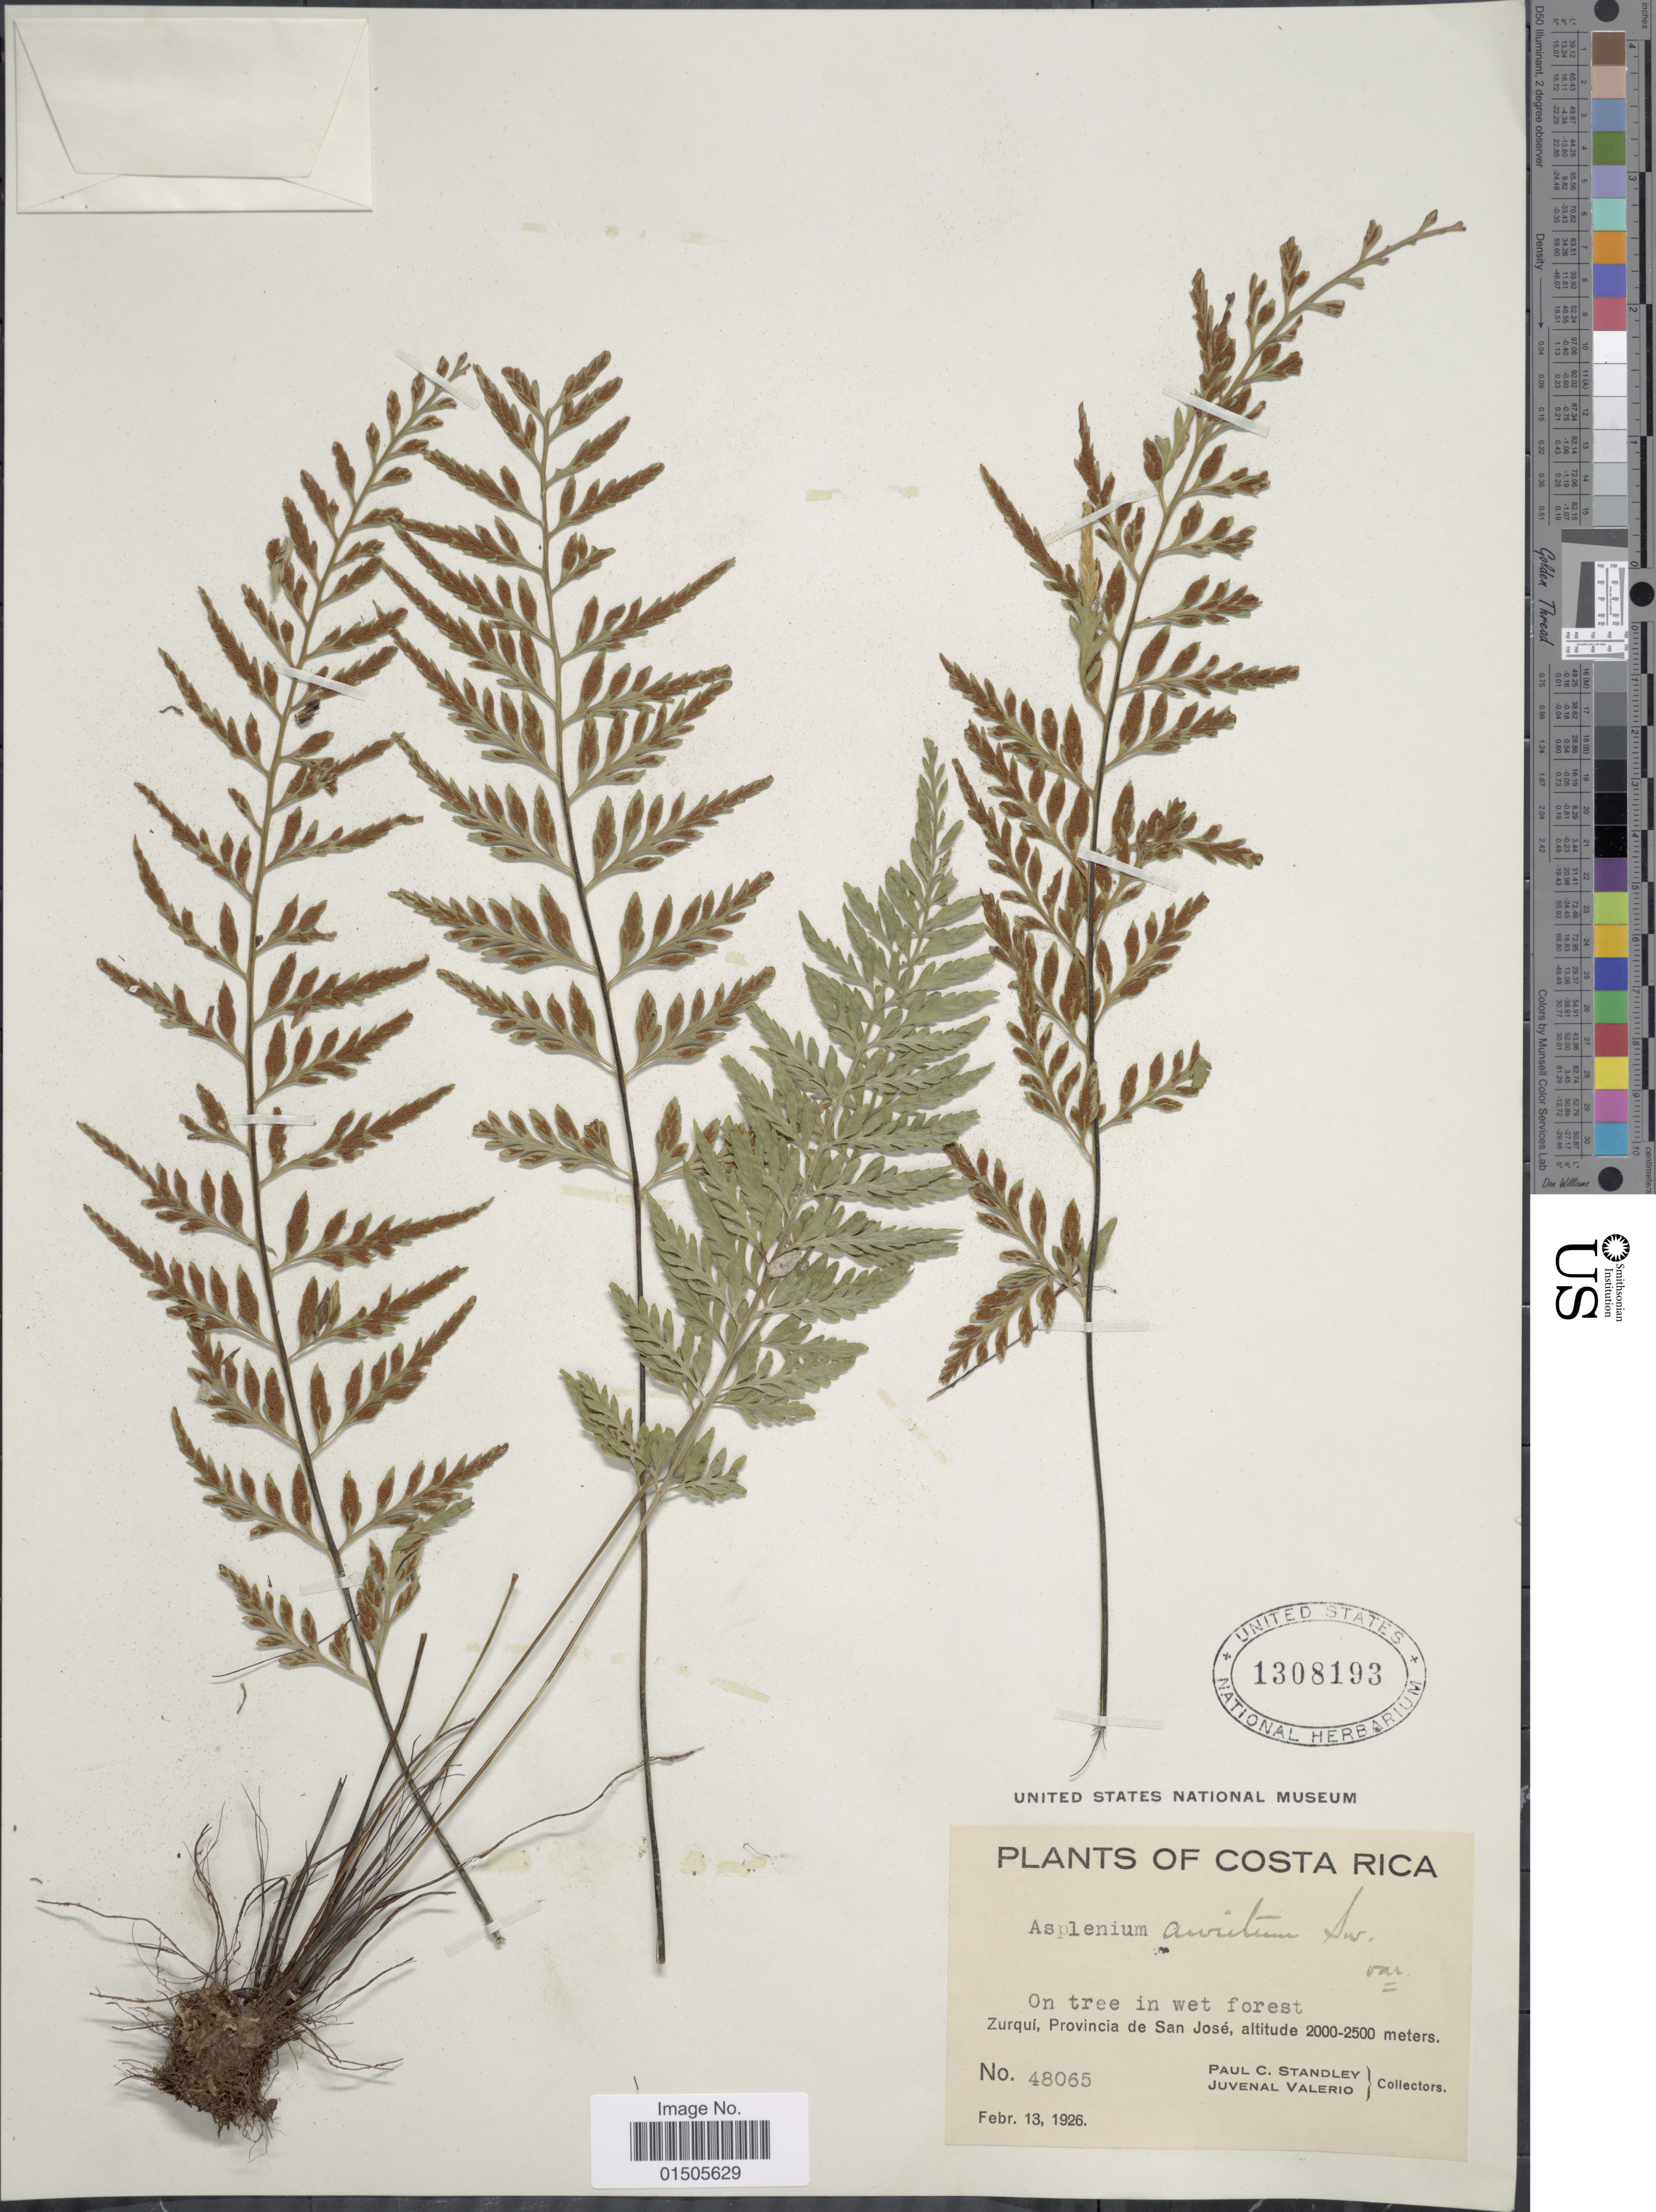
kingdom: Plantae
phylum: Tracheophyta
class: Polypodiopsida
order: Polypodiales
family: Aspleniaceae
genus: Asplenium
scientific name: Asplenium auritum var. moritzianum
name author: Hieron.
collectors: P. C. Standley & J. Valerio R.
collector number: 48065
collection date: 1926-02-13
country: Costa Rica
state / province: San José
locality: Zurqui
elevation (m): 2000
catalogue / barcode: US 1308193